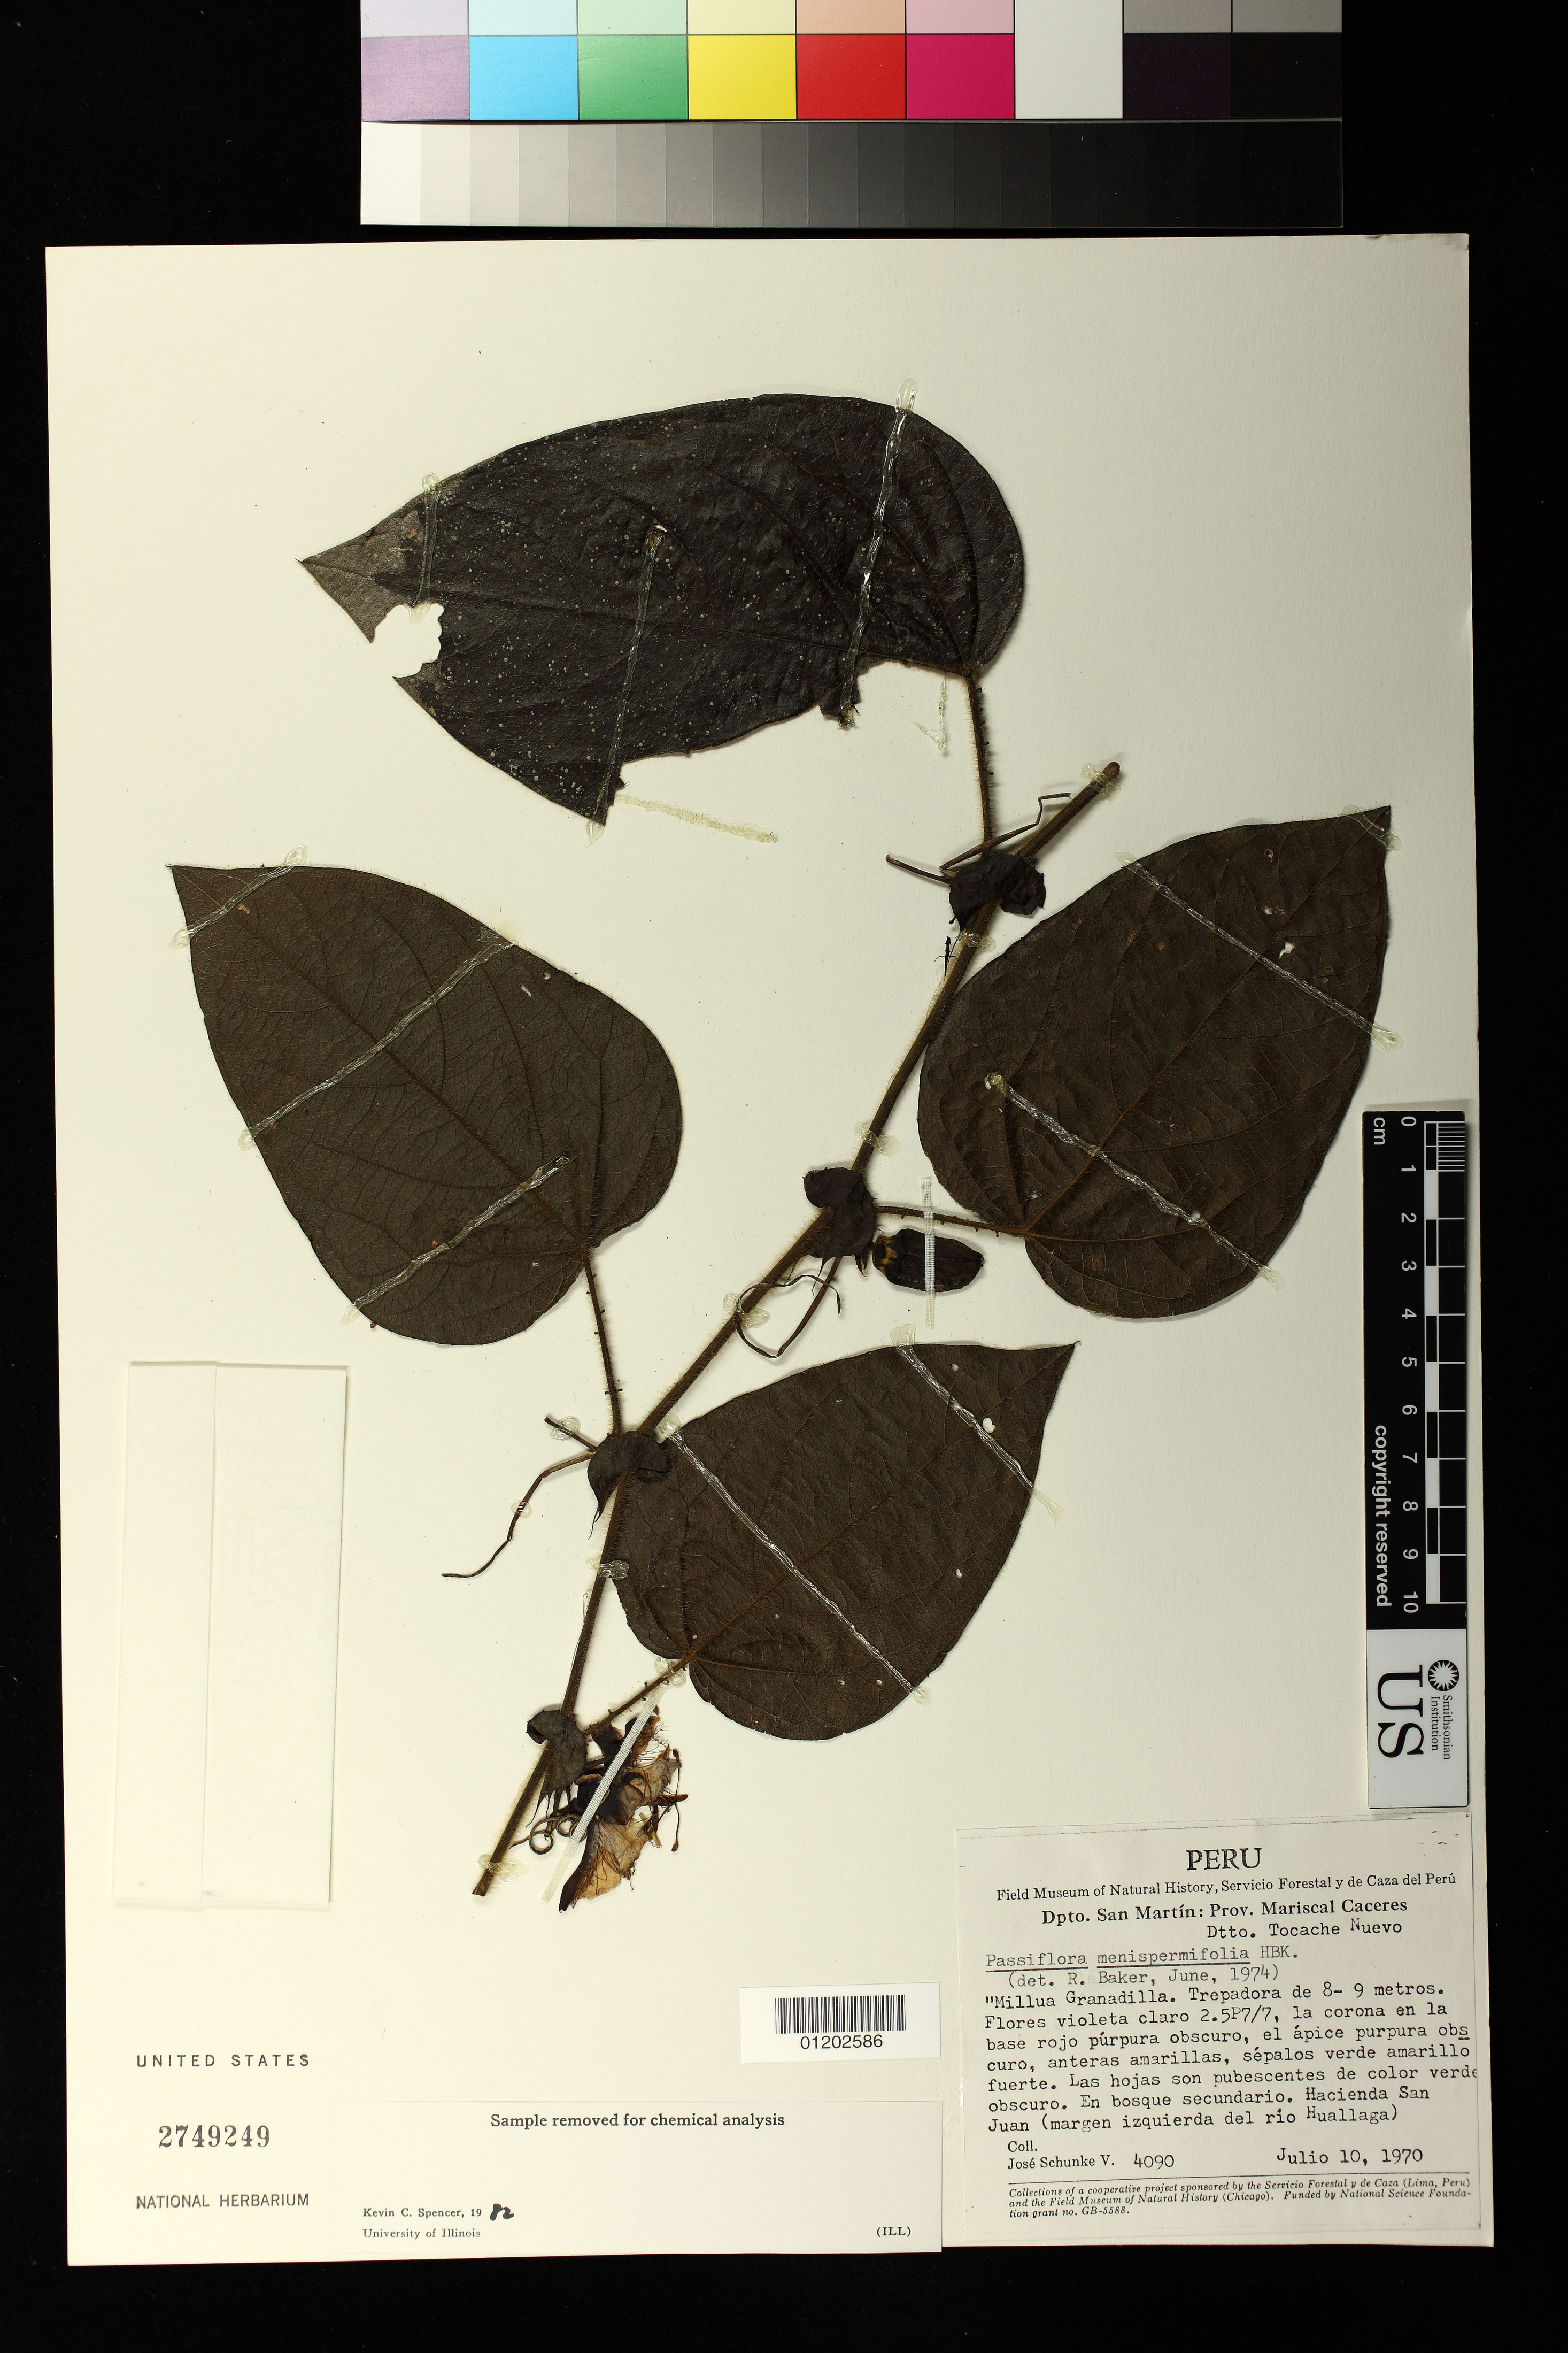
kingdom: Plantae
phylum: Tracheophyta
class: Magnoliopsida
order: Malpighiales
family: Passifloraceae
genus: Passiflora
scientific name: Passiflora menispermifolia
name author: Kunth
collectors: J. Schunke Vigo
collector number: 4090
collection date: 1970-07-10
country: Peru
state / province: San Martín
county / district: Mariscal Cáceres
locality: Dtto. Tocache Nuevo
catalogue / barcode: US 2749249